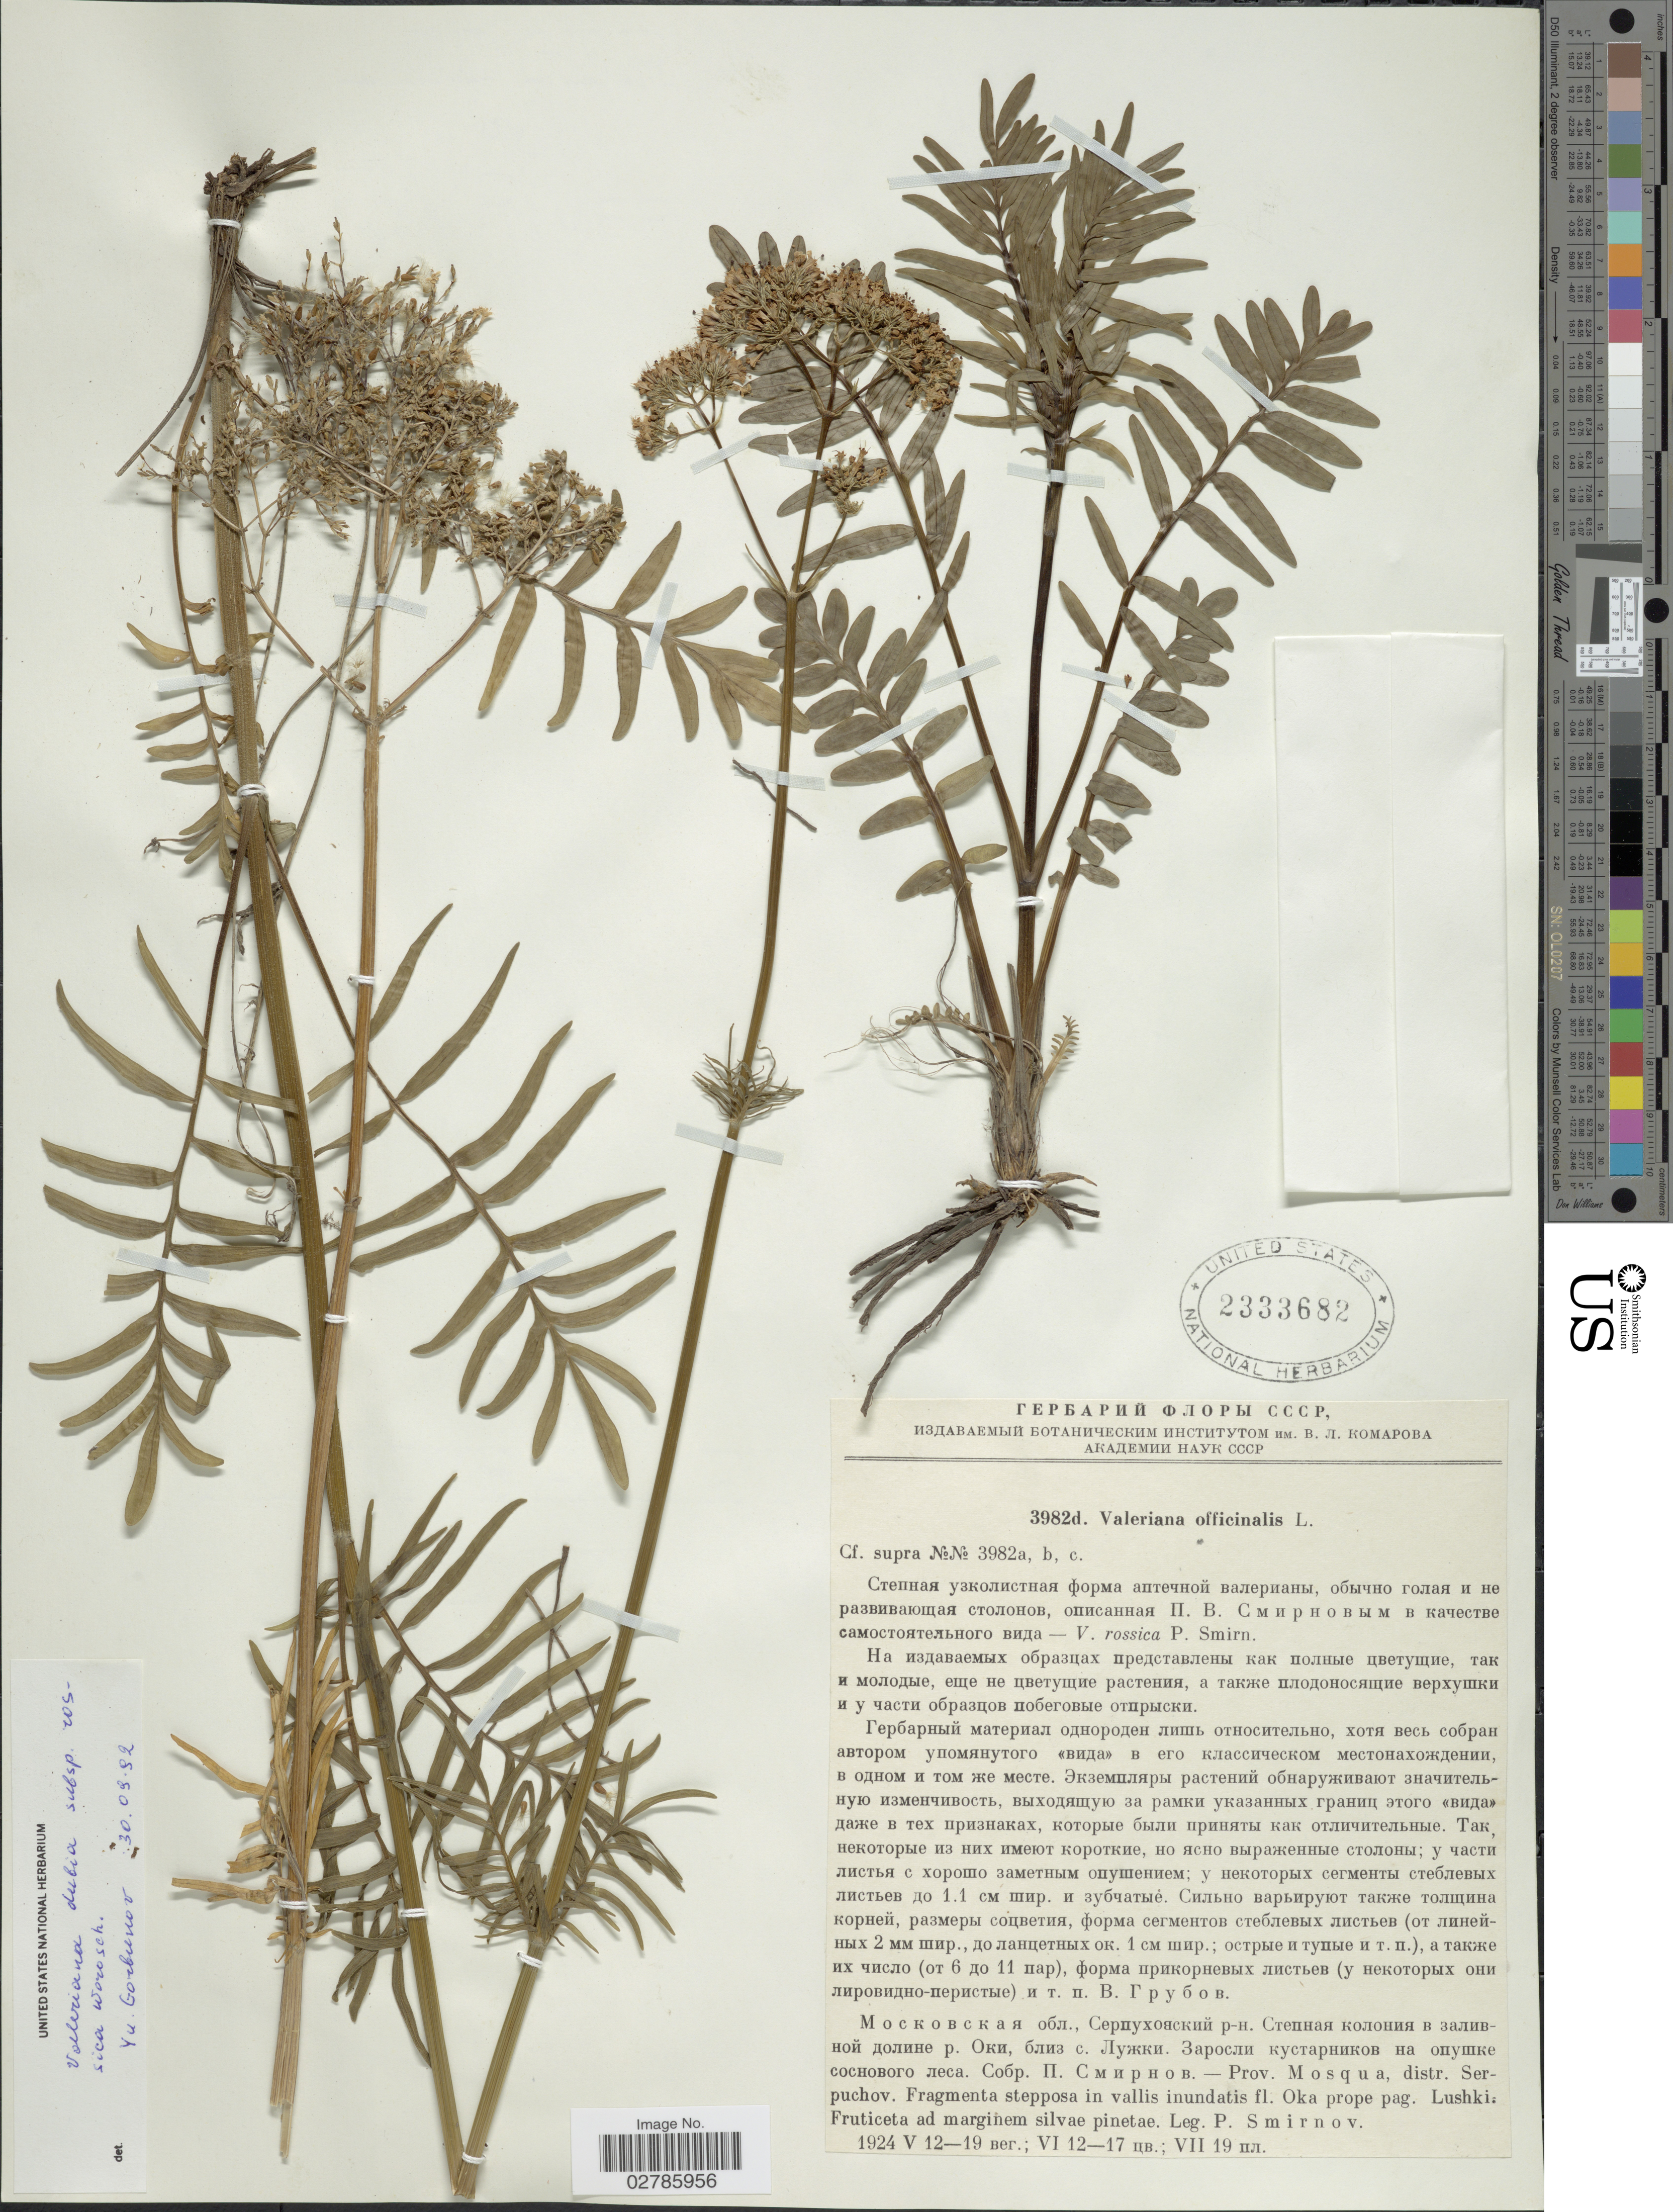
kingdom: Plantae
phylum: Tracheophyta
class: Magnoliopsida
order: Dipsacales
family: Caprifoliaceae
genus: Valeriana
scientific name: Valeriana dubia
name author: Bunge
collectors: P. Smirnov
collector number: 3982d.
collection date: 1924-05-12/1924-07-19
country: Russian Federation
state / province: Moscow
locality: Prov. Mosqua, distr. Serpuchov. Fragmenta stepposa in vallis inundatis fl. Oka prope pag. Lushki.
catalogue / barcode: US 2333682